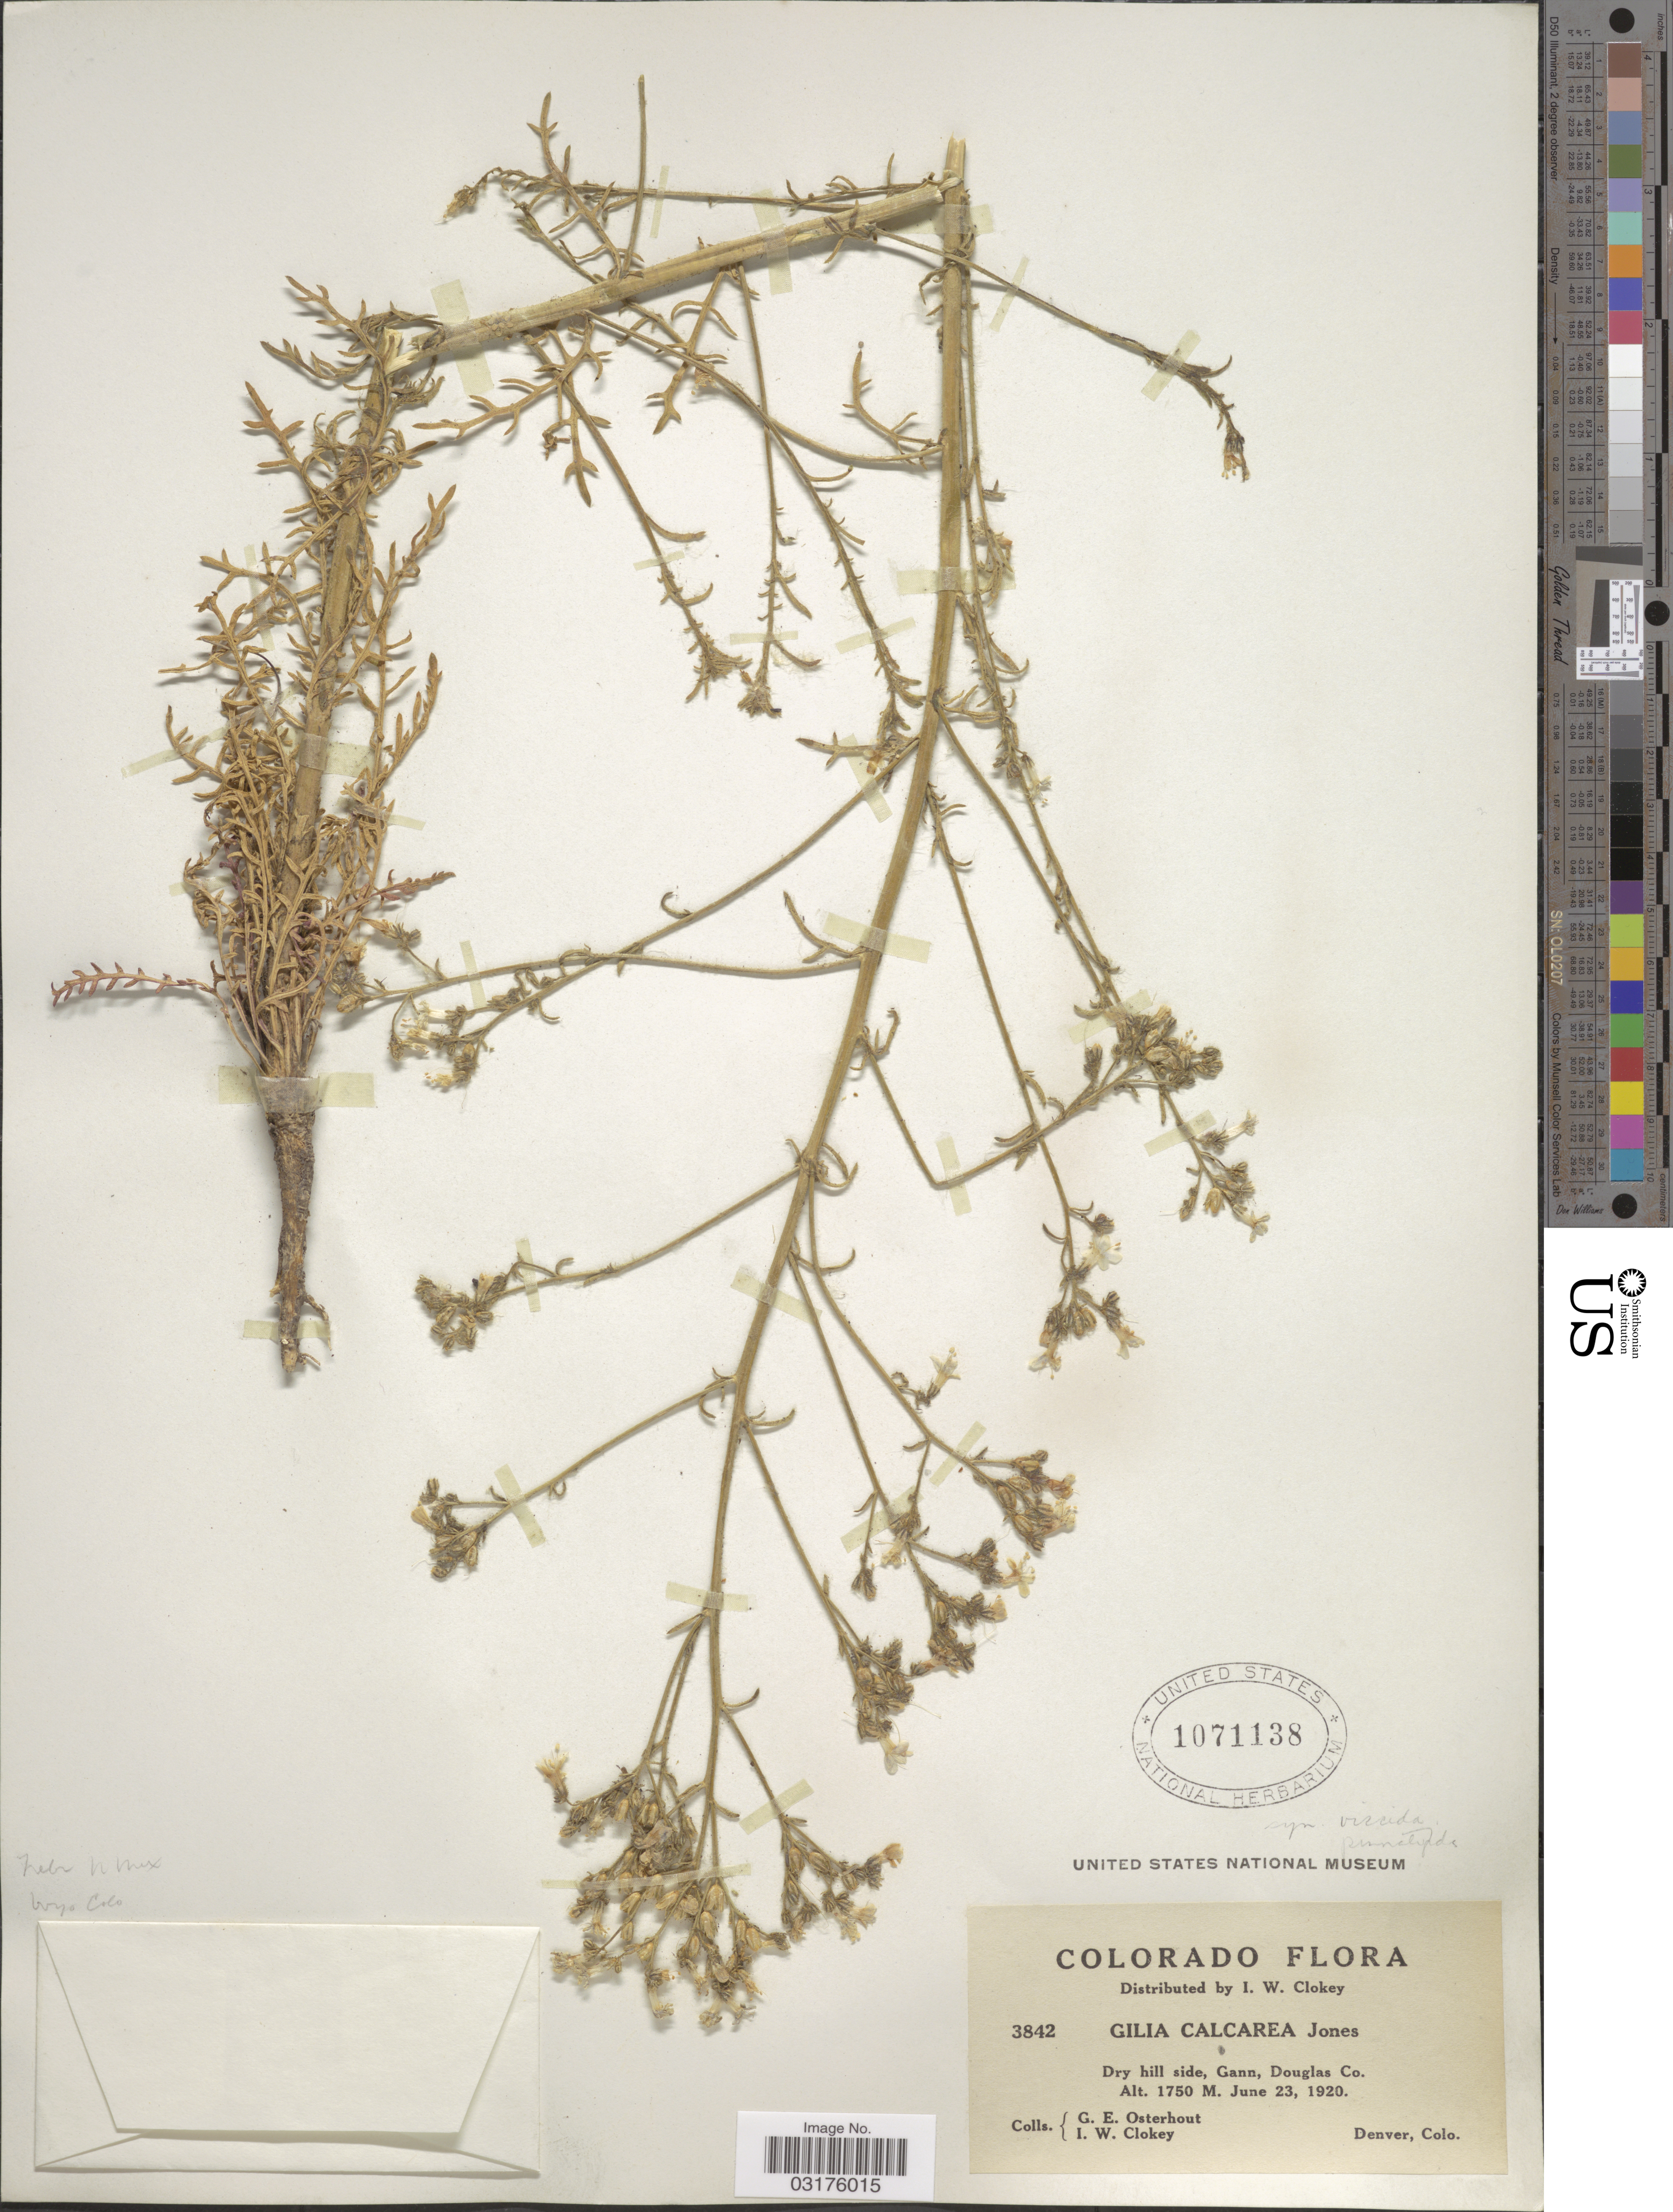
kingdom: Plantae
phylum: Tracheophyta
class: Magnoliopsida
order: Ericales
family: Polemoniaceae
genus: Aliciella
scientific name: Aliciella pinnatifida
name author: (Nutt. ex A. Gray) J.M. Porter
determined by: Strong, Mark T., (BOT), Smithsonian Institution - National Museum of Natural History (UNITED STATES)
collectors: G. Osterhout & I. W. Clokey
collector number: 3842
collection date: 1920-06-23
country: United States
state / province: Colorado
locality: Dry hill side, Gann, Douglas Co.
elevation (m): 1750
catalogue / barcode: US 1071138